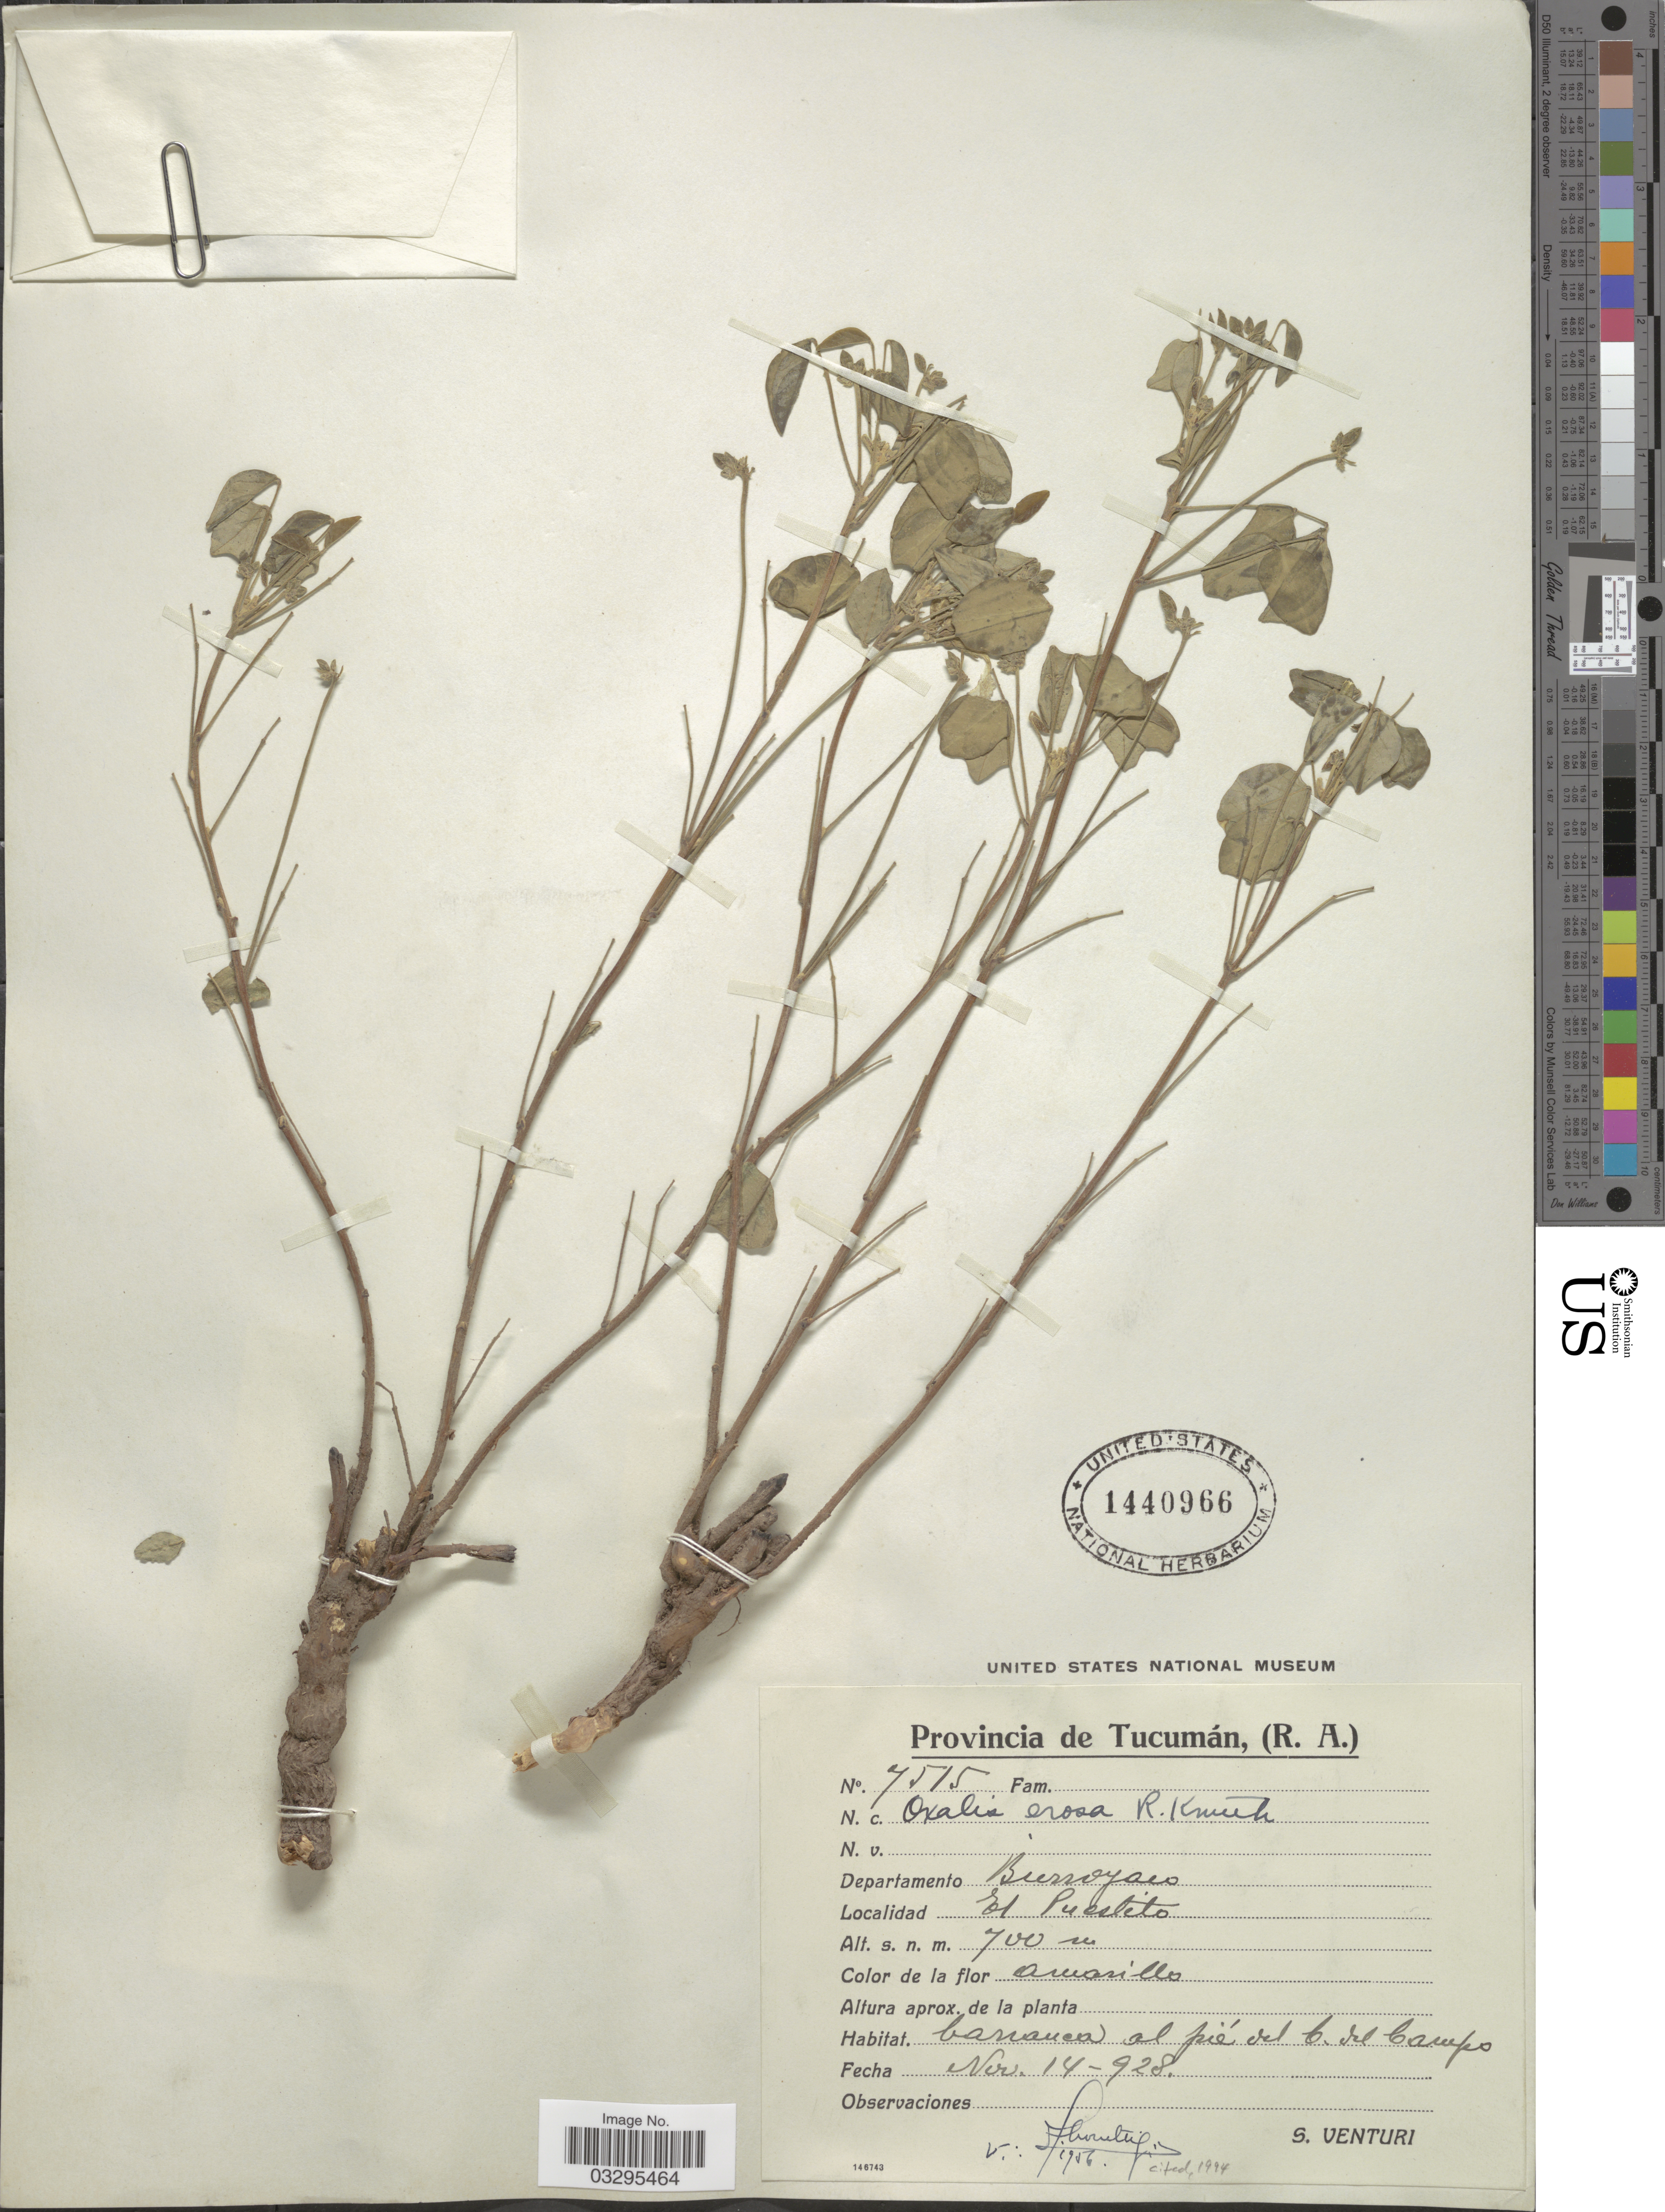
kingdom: Plantae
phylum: Tracheophyta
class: Magnoliopsida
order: Oxalidales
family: Oxalidaceae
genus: Oxalis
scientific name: Oxalis erosa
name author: R. Knuth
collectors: S. Venturi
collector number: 7515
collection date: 1928-11-14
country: Argentina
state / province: Tucuman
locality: Departamento Burruyacu. El Puestito.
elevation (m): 700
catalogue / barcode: US 1440966